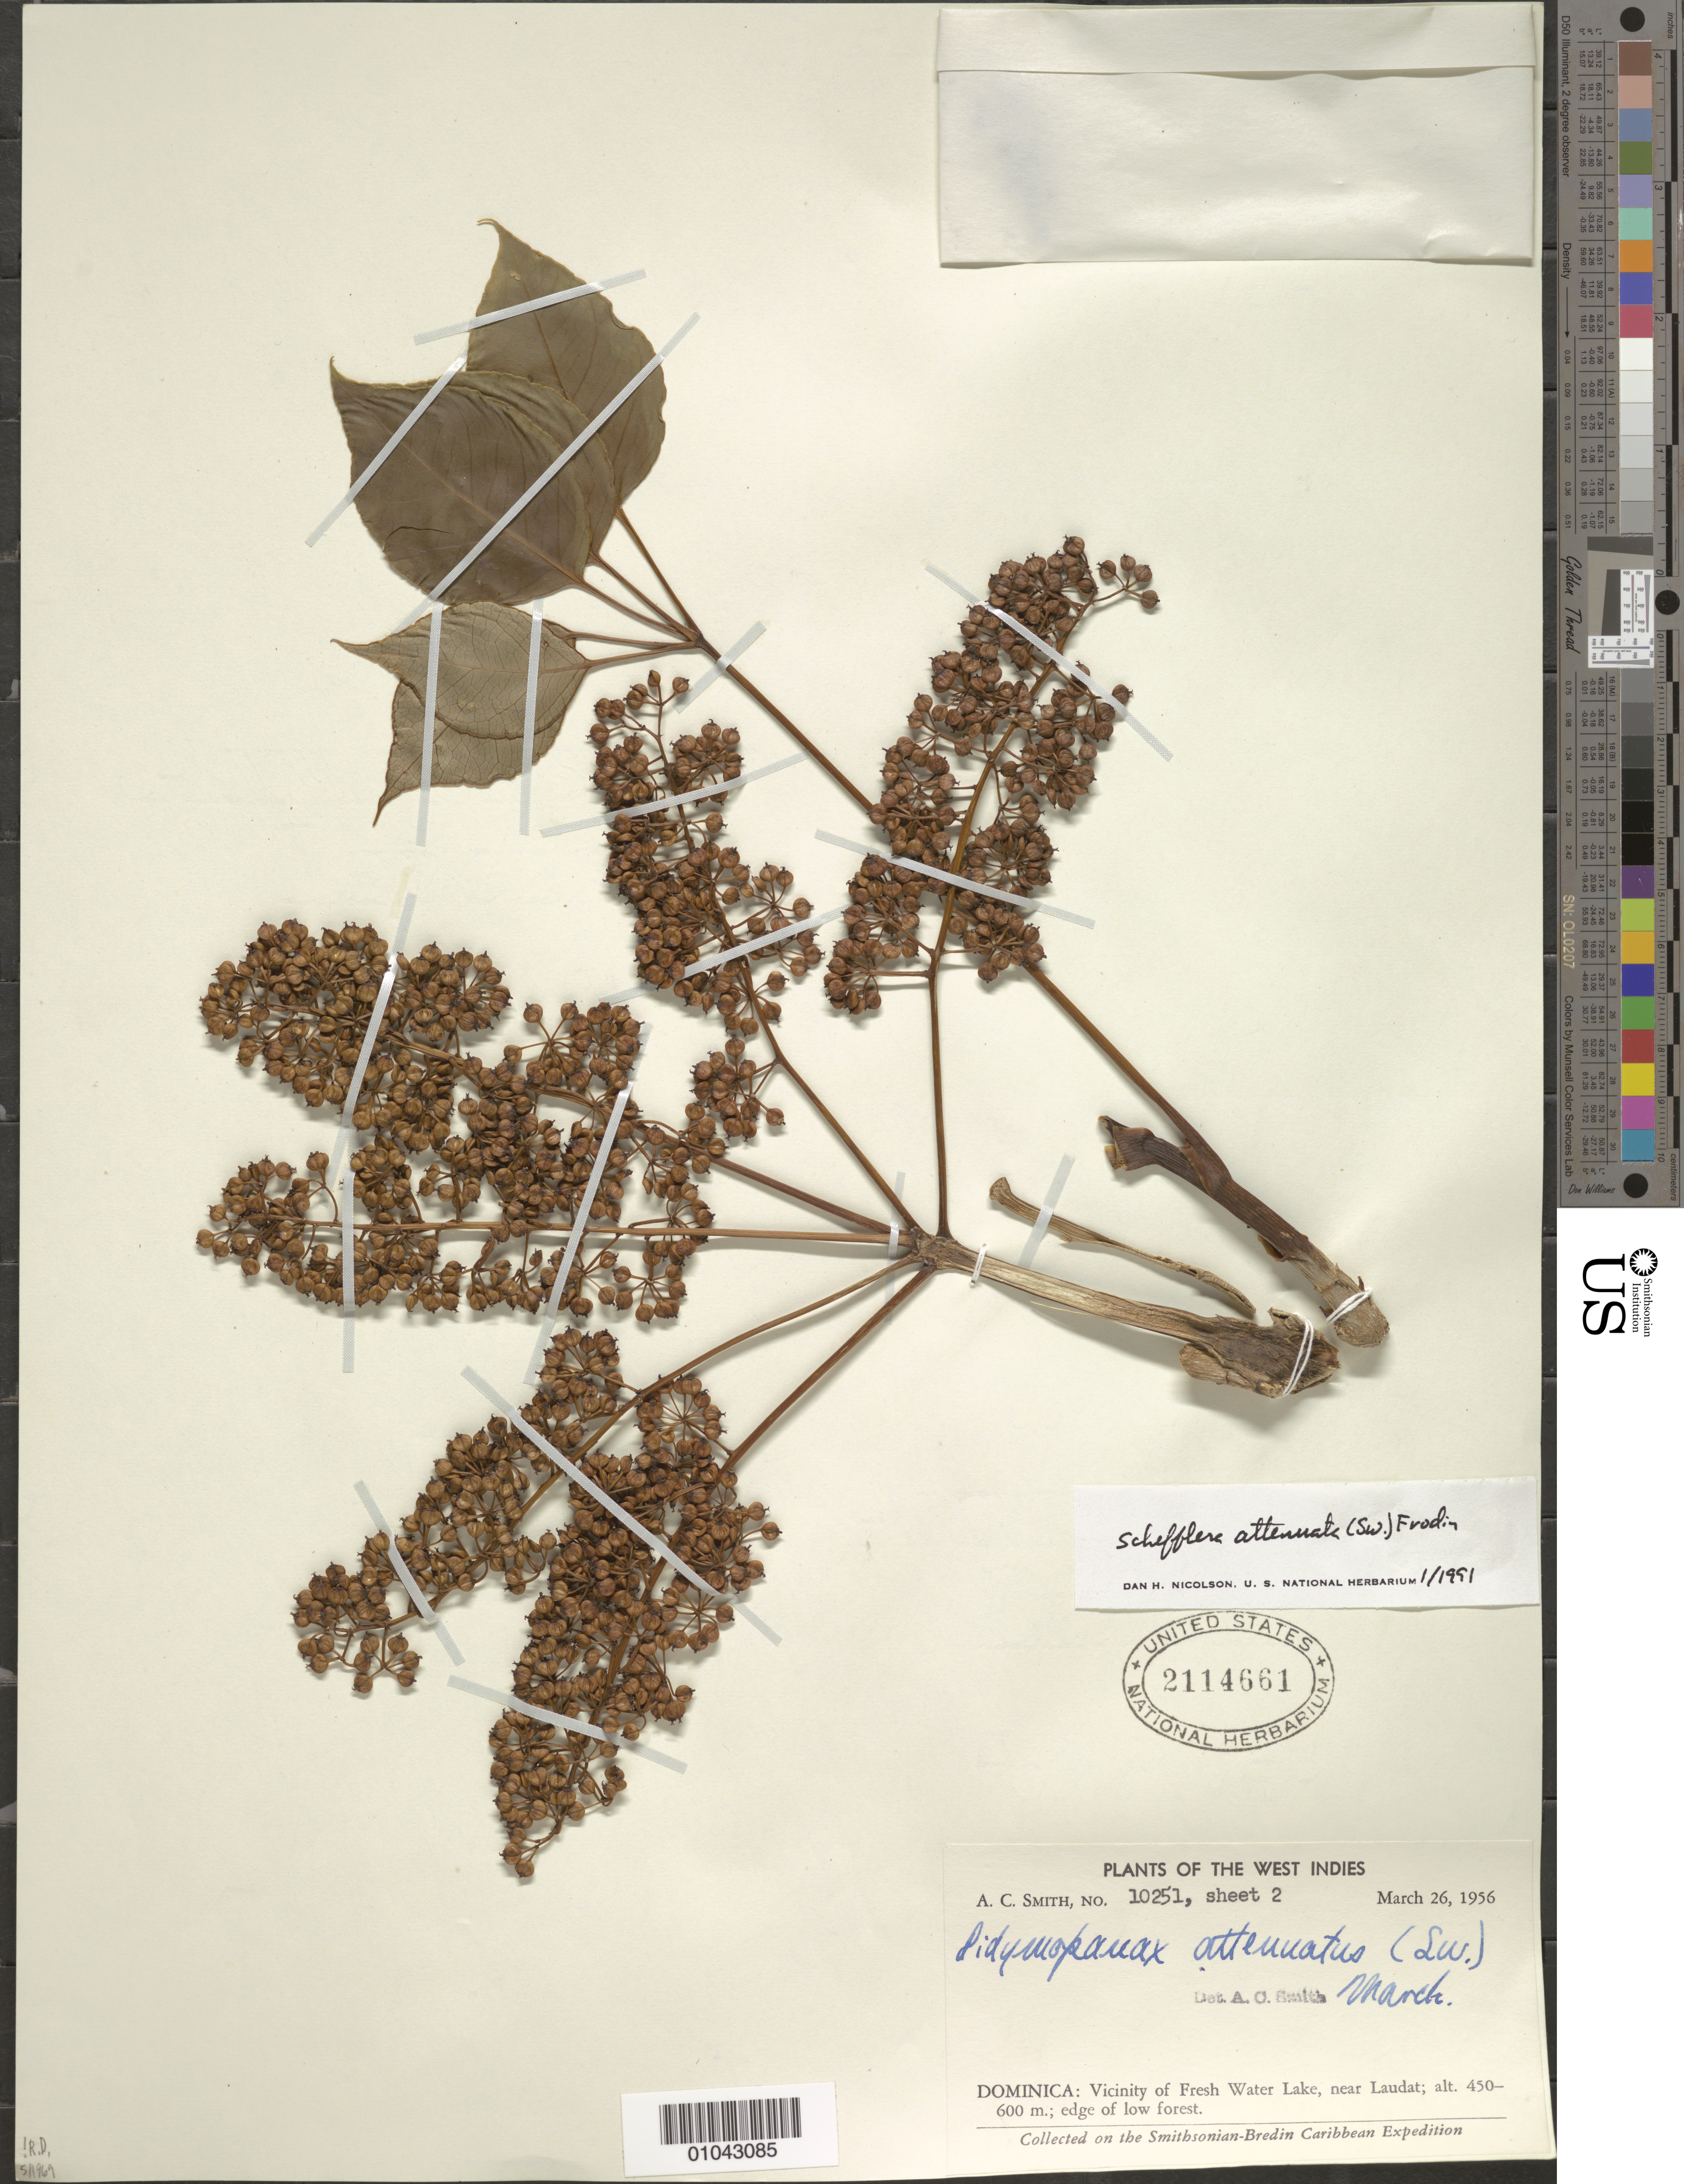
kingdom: Plantae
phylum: Tracheophyta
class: Magnoliopsida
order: Apiales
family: Araliaceae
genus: Schefflera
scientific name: Schefflera attenuata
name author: (Sw.) Frodin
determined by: Nicolson, Dan H.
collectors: A. C. Smith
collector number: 10251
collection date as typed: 26 Mar 1956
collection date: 1956-03-26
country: Dominica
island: Dominica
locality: Vicinity of Fresh Water Lake, near Laudat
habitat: Edge of low forest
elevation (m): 450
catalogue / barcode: US 2114661